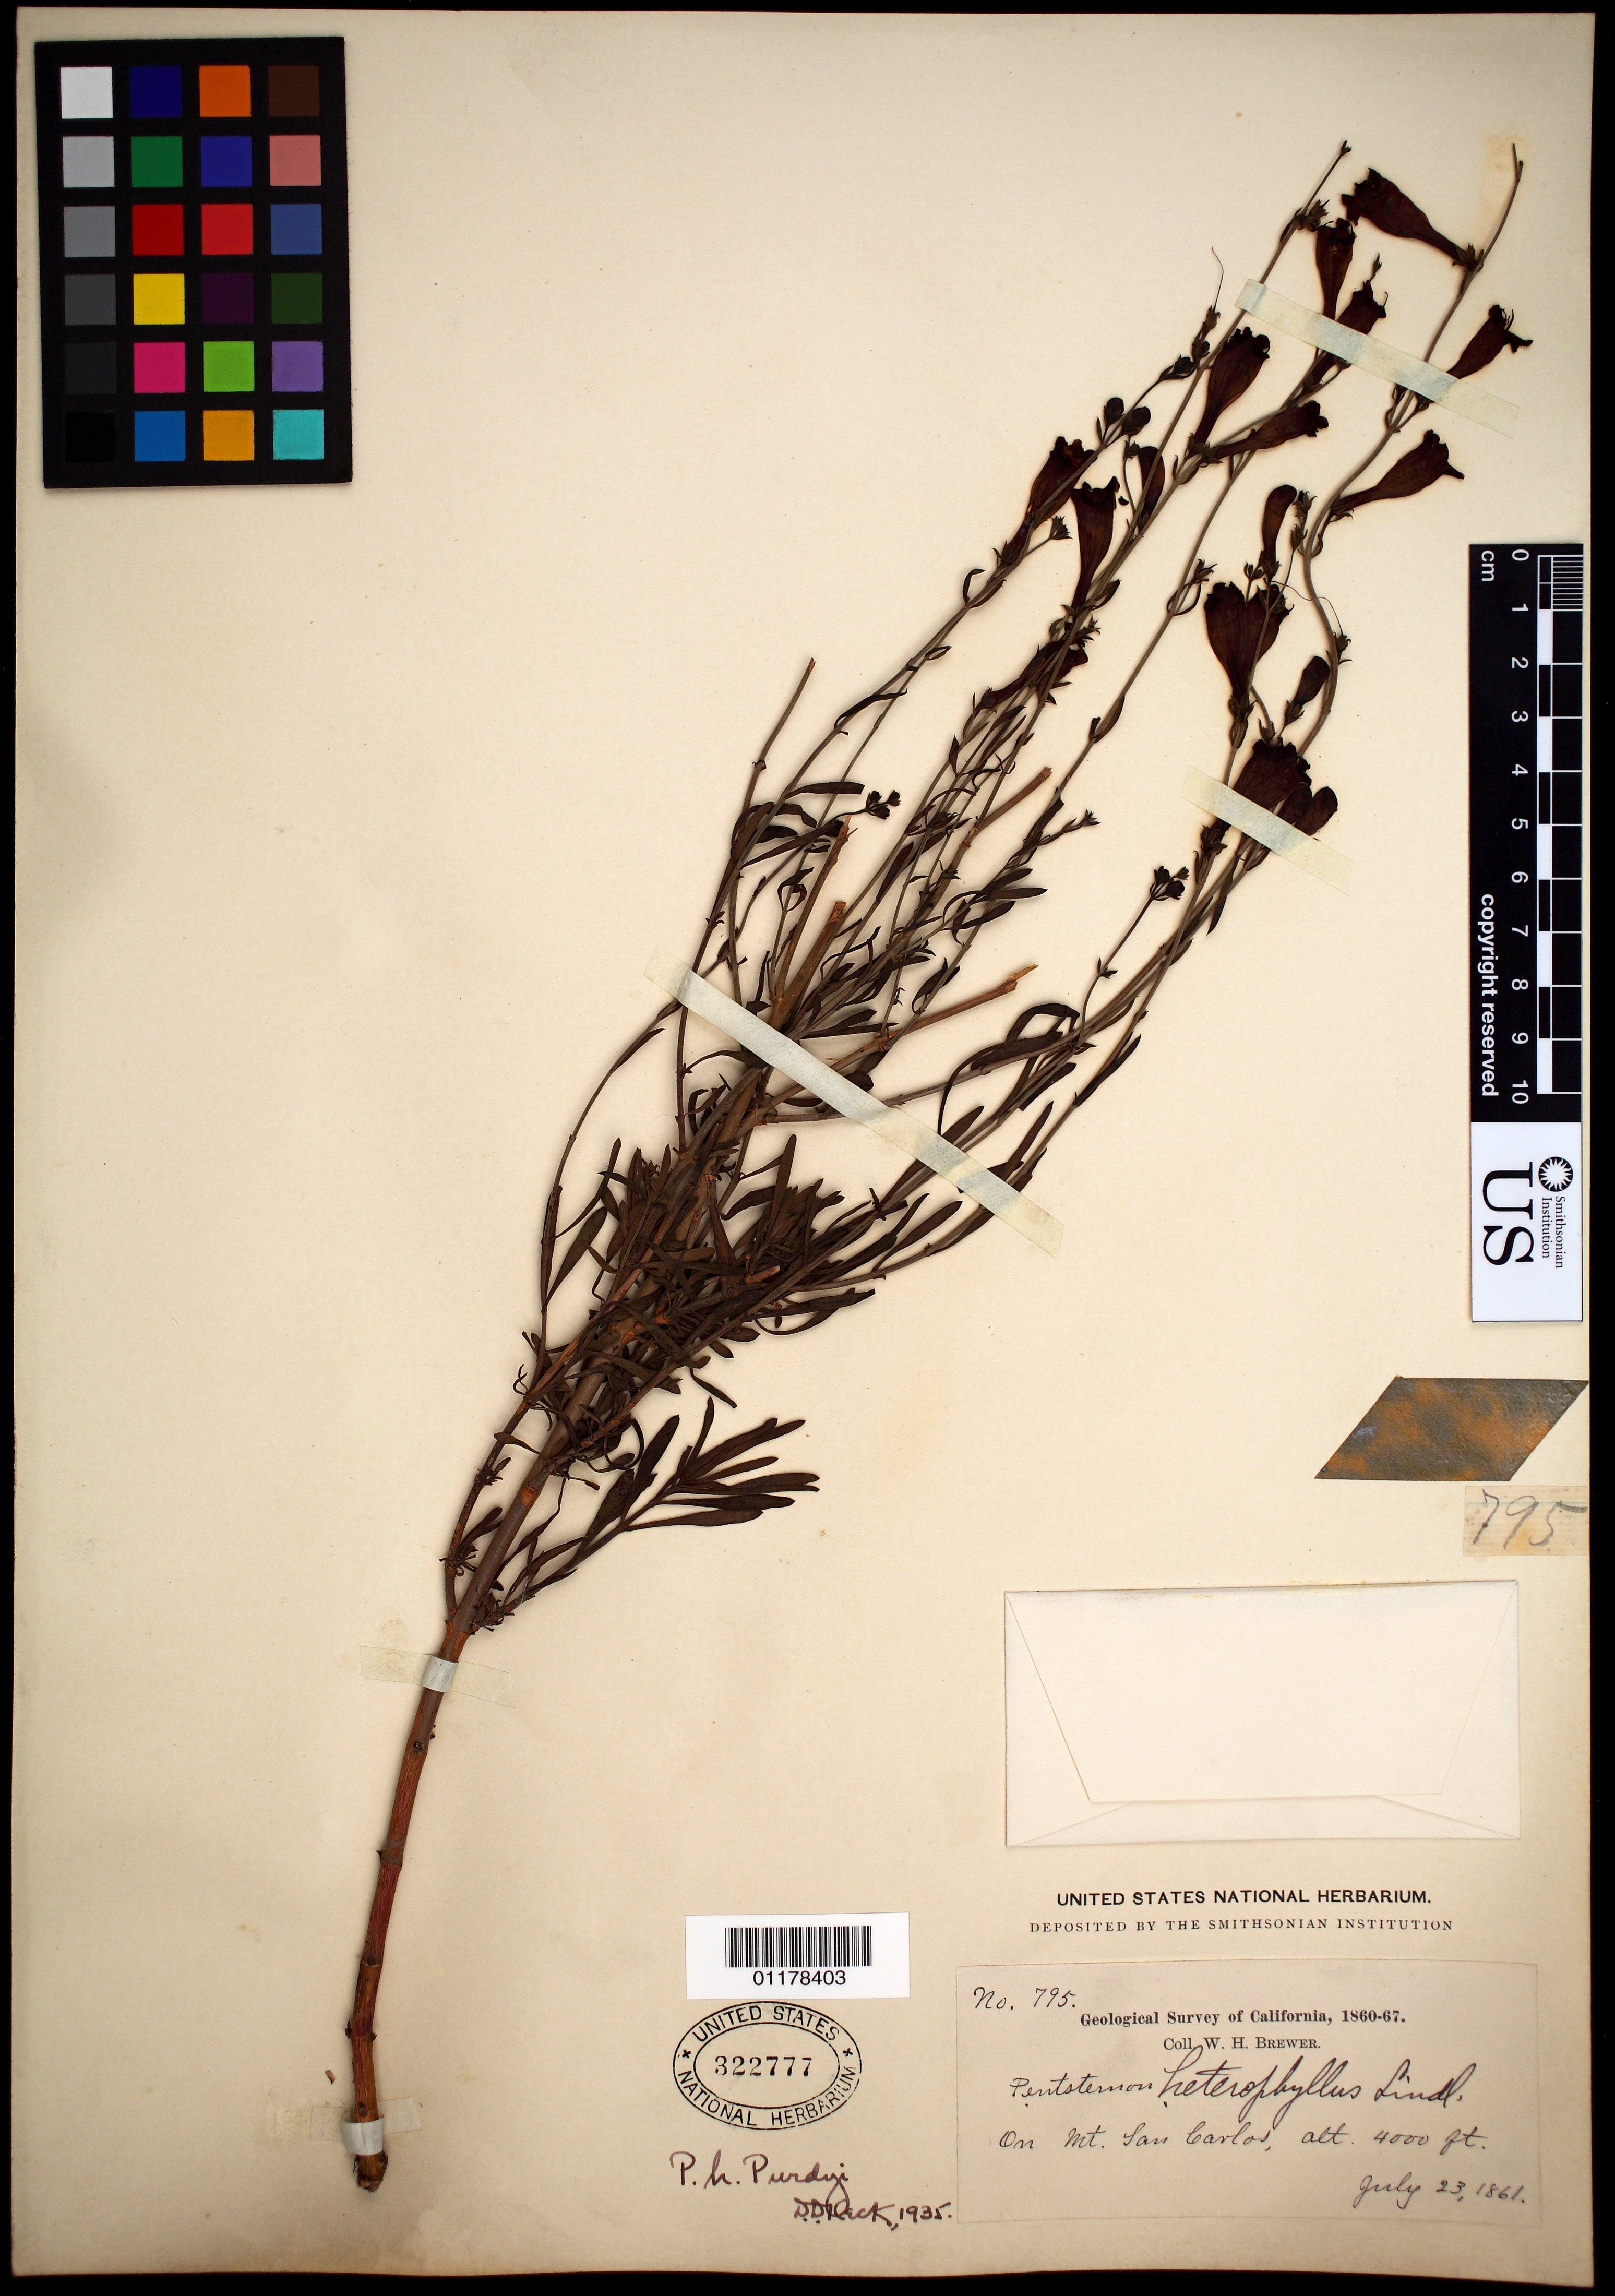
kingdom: Plantae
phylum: Tracheophyta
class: Magnoliopsida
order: Lamiales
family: Plantaginaceae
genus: Penstemon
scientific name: Penstemon heterophyllus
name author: Lindl.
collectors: W. H. Brewer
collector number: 795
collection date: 1861-07-23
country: United States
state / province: California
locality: On Mt. San Carlos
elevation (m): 1219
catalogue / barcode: US 322777